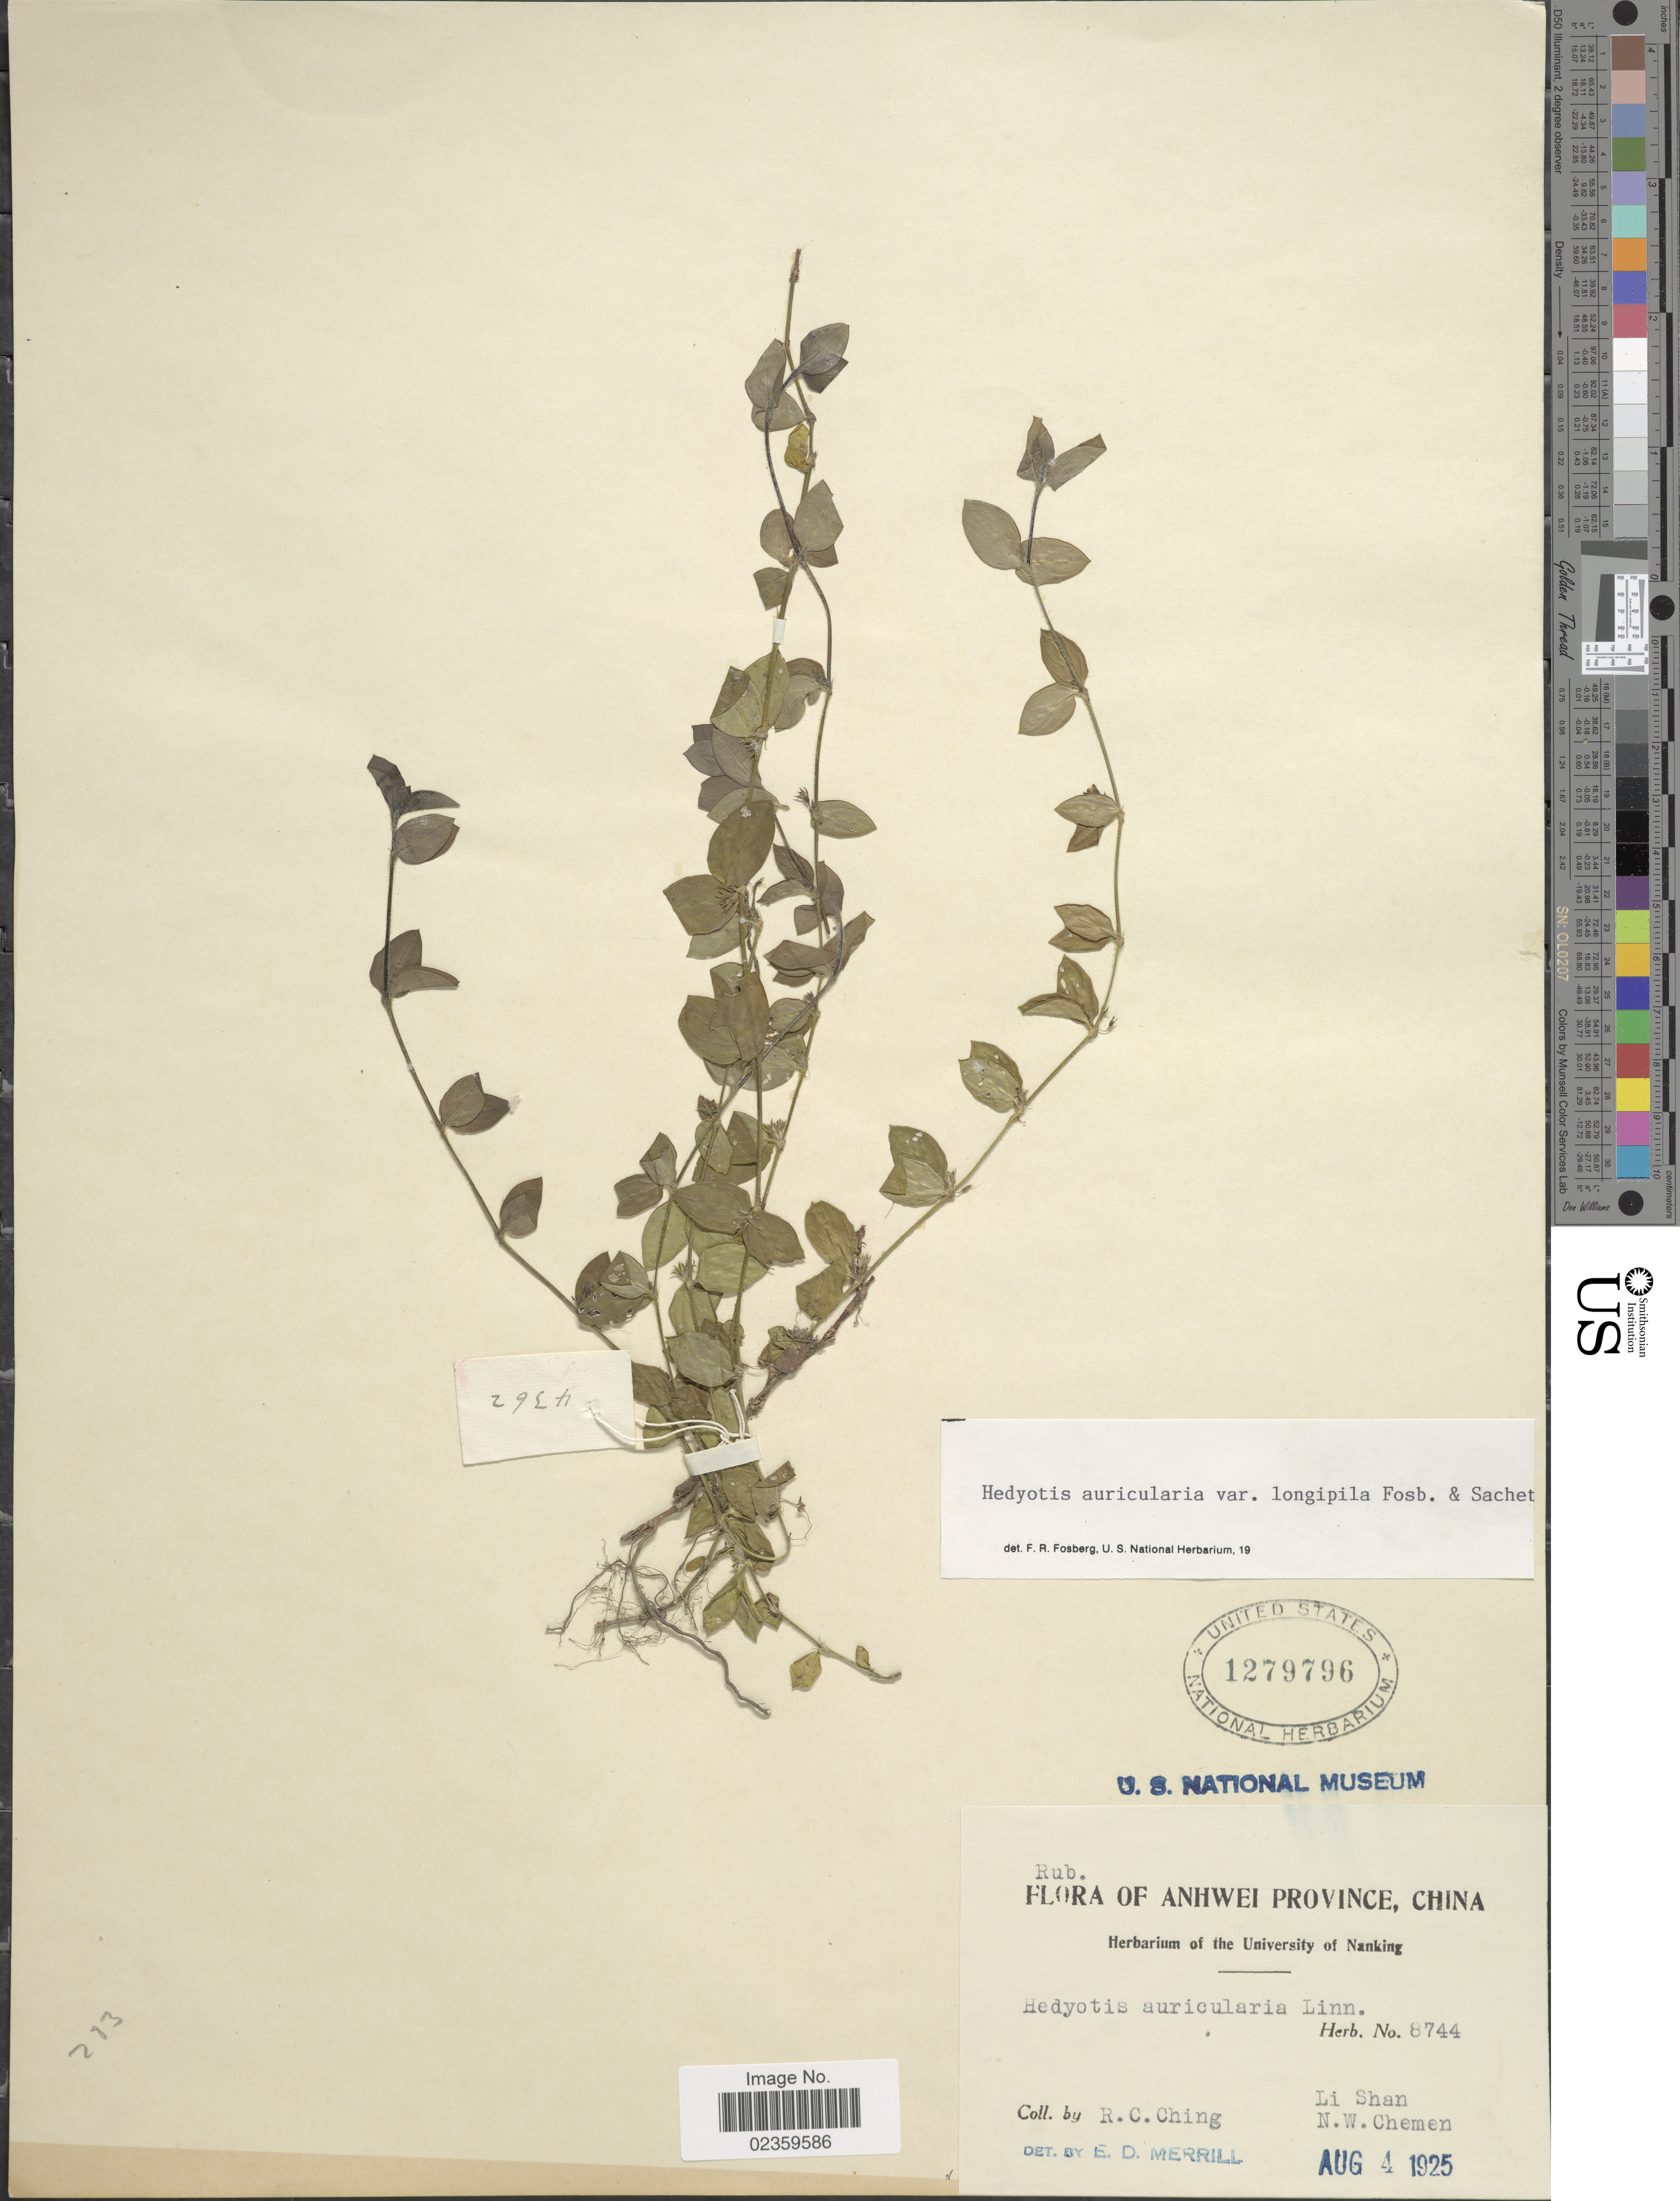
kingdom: Plantae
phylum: Tracheophyta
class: Magnoliopsida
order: Gentianales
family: Rubiaceae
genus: Exallage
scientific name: Exallage auricularia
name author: (L.) Bremek.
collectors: R. C. Ching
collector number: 8744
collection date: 1925-08-04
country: China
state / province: Anhui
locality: Anhwei Province, China. Li Shan. N.W. Chemen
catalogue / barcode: US 1279796